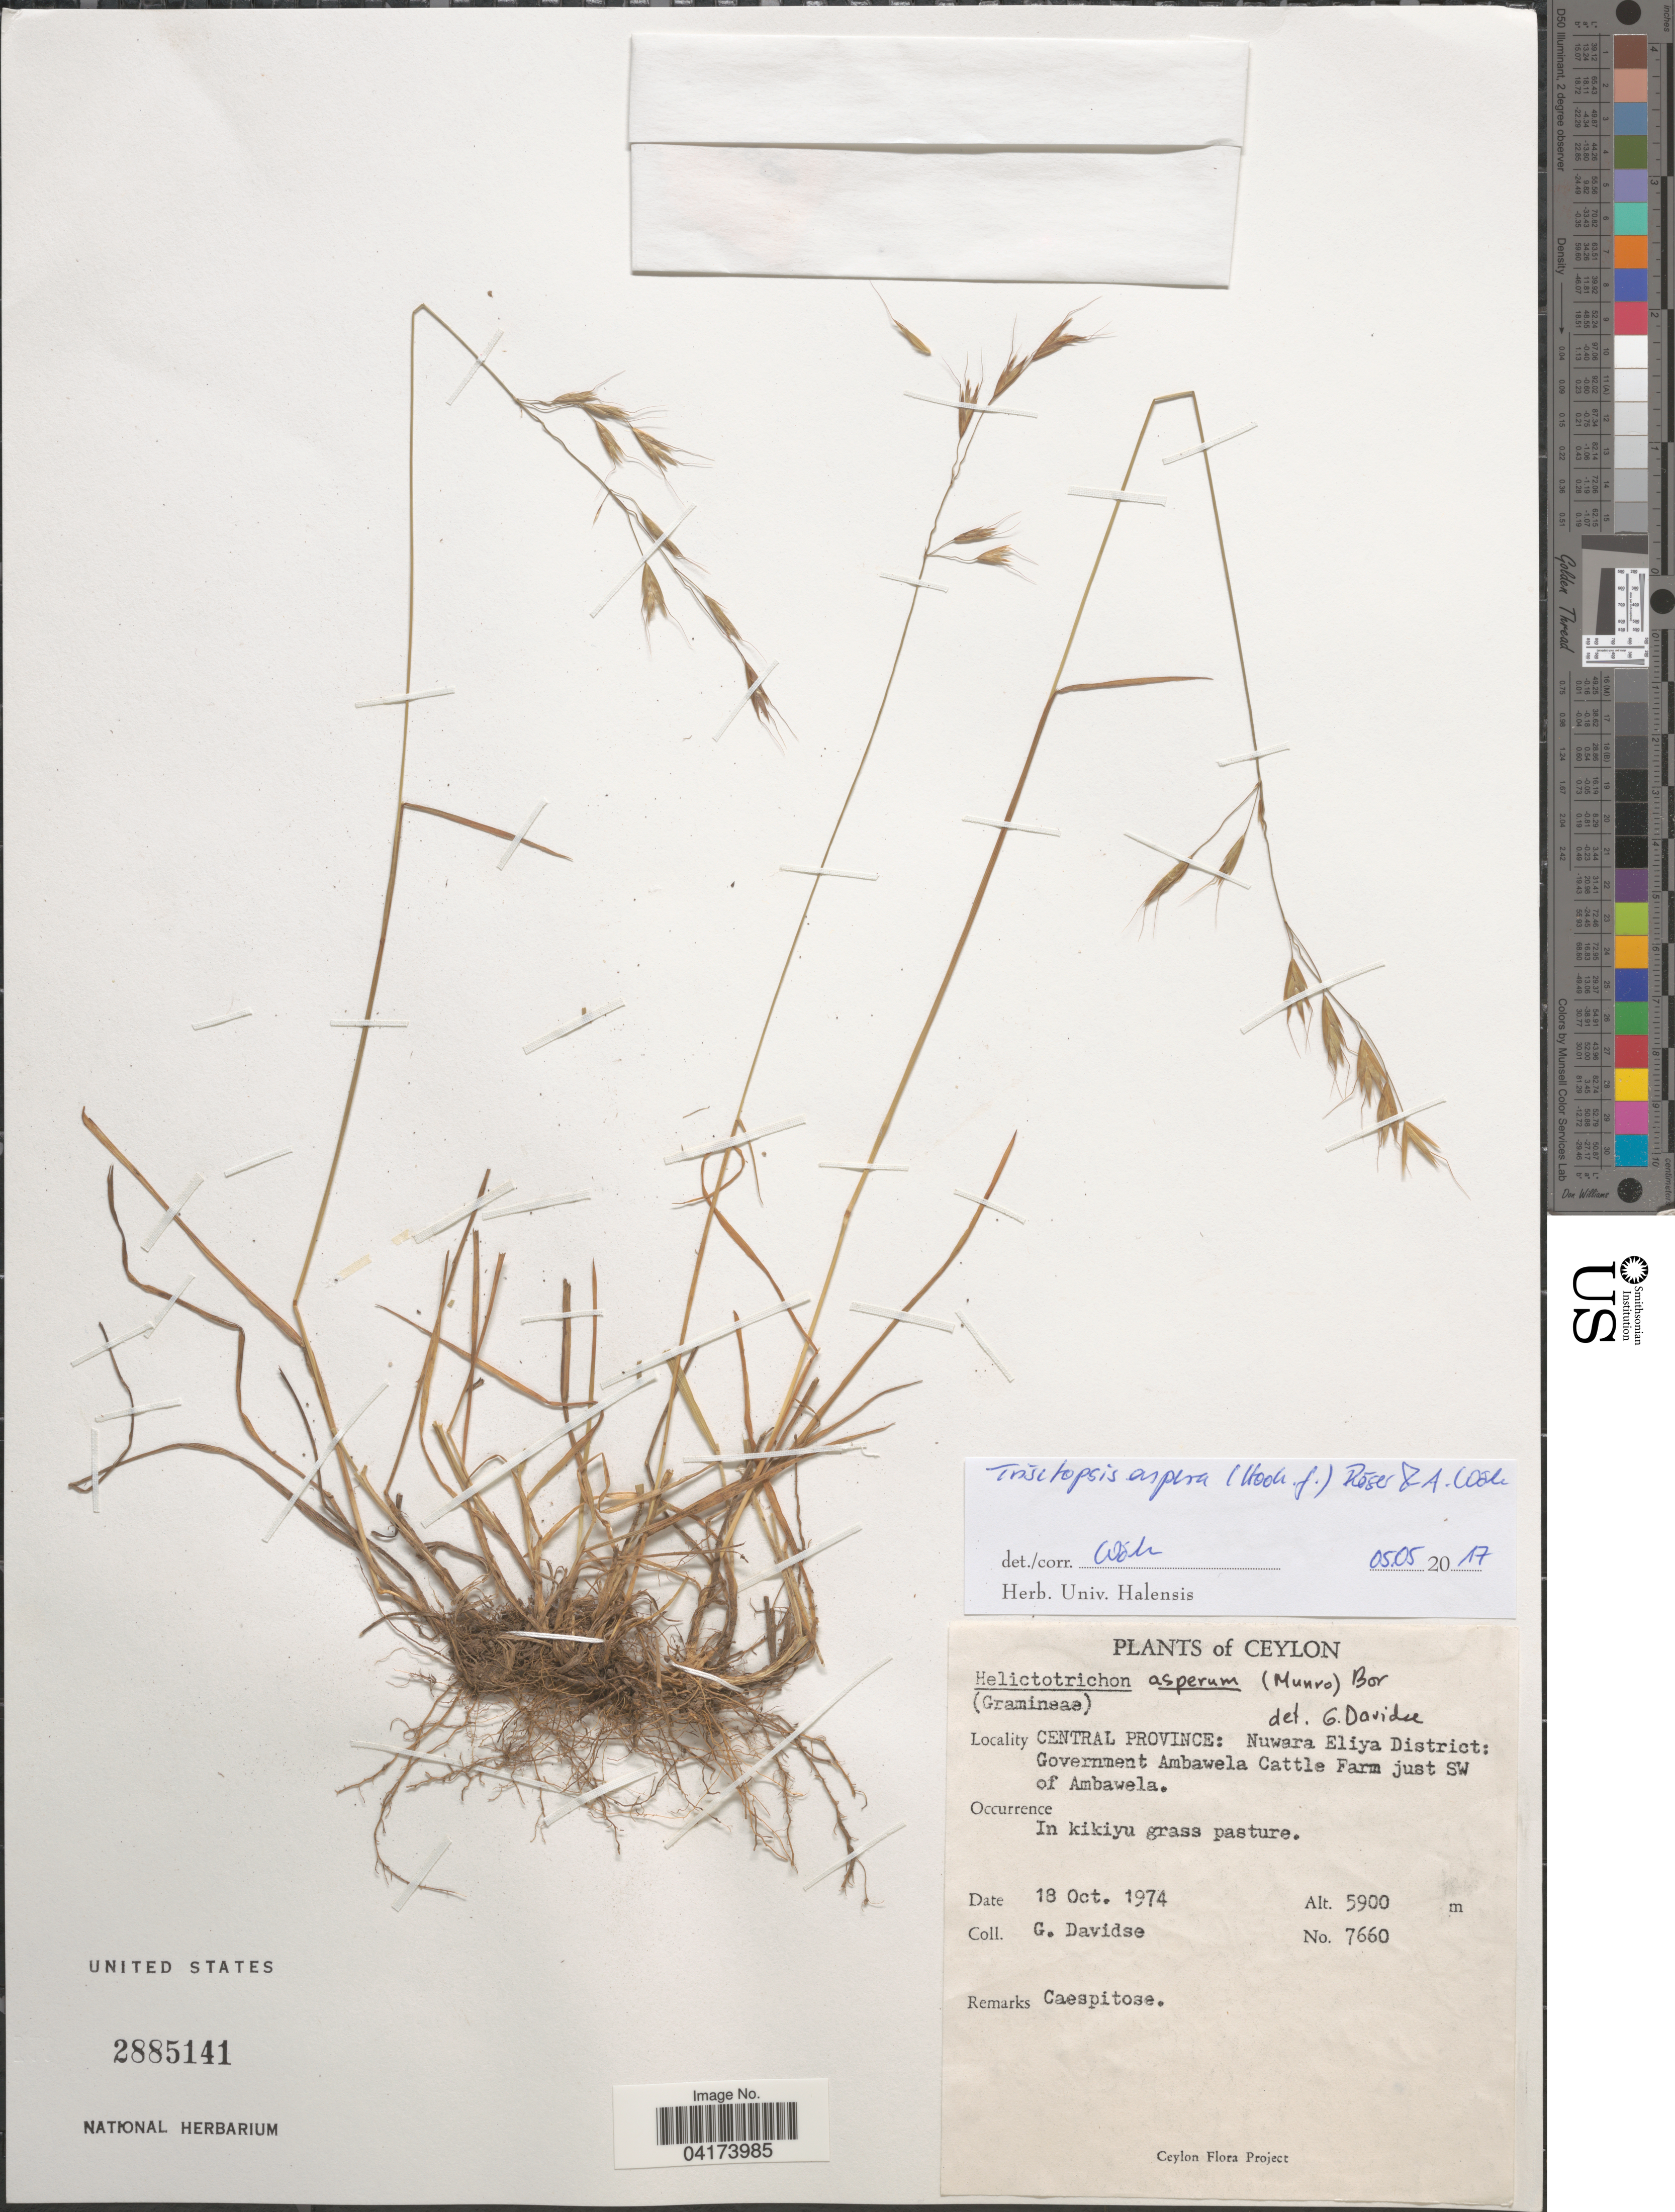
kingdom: Plantae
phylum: Tracheophyta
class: Liliopsida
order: Poales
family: Poaceae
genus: Trisetopsis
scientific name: Trisetopsis aspera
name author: (Thwaites ex Munro) Röser & Wölk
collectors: G. Davidse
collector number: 7660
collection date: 1974-10-18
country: Sri Lanka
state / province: Central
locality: Ceylon. Nuwara Eliya District: Government Ambawela Cattle Farm just SW of Ambawela.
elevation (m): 5900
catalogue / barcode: US 2885141